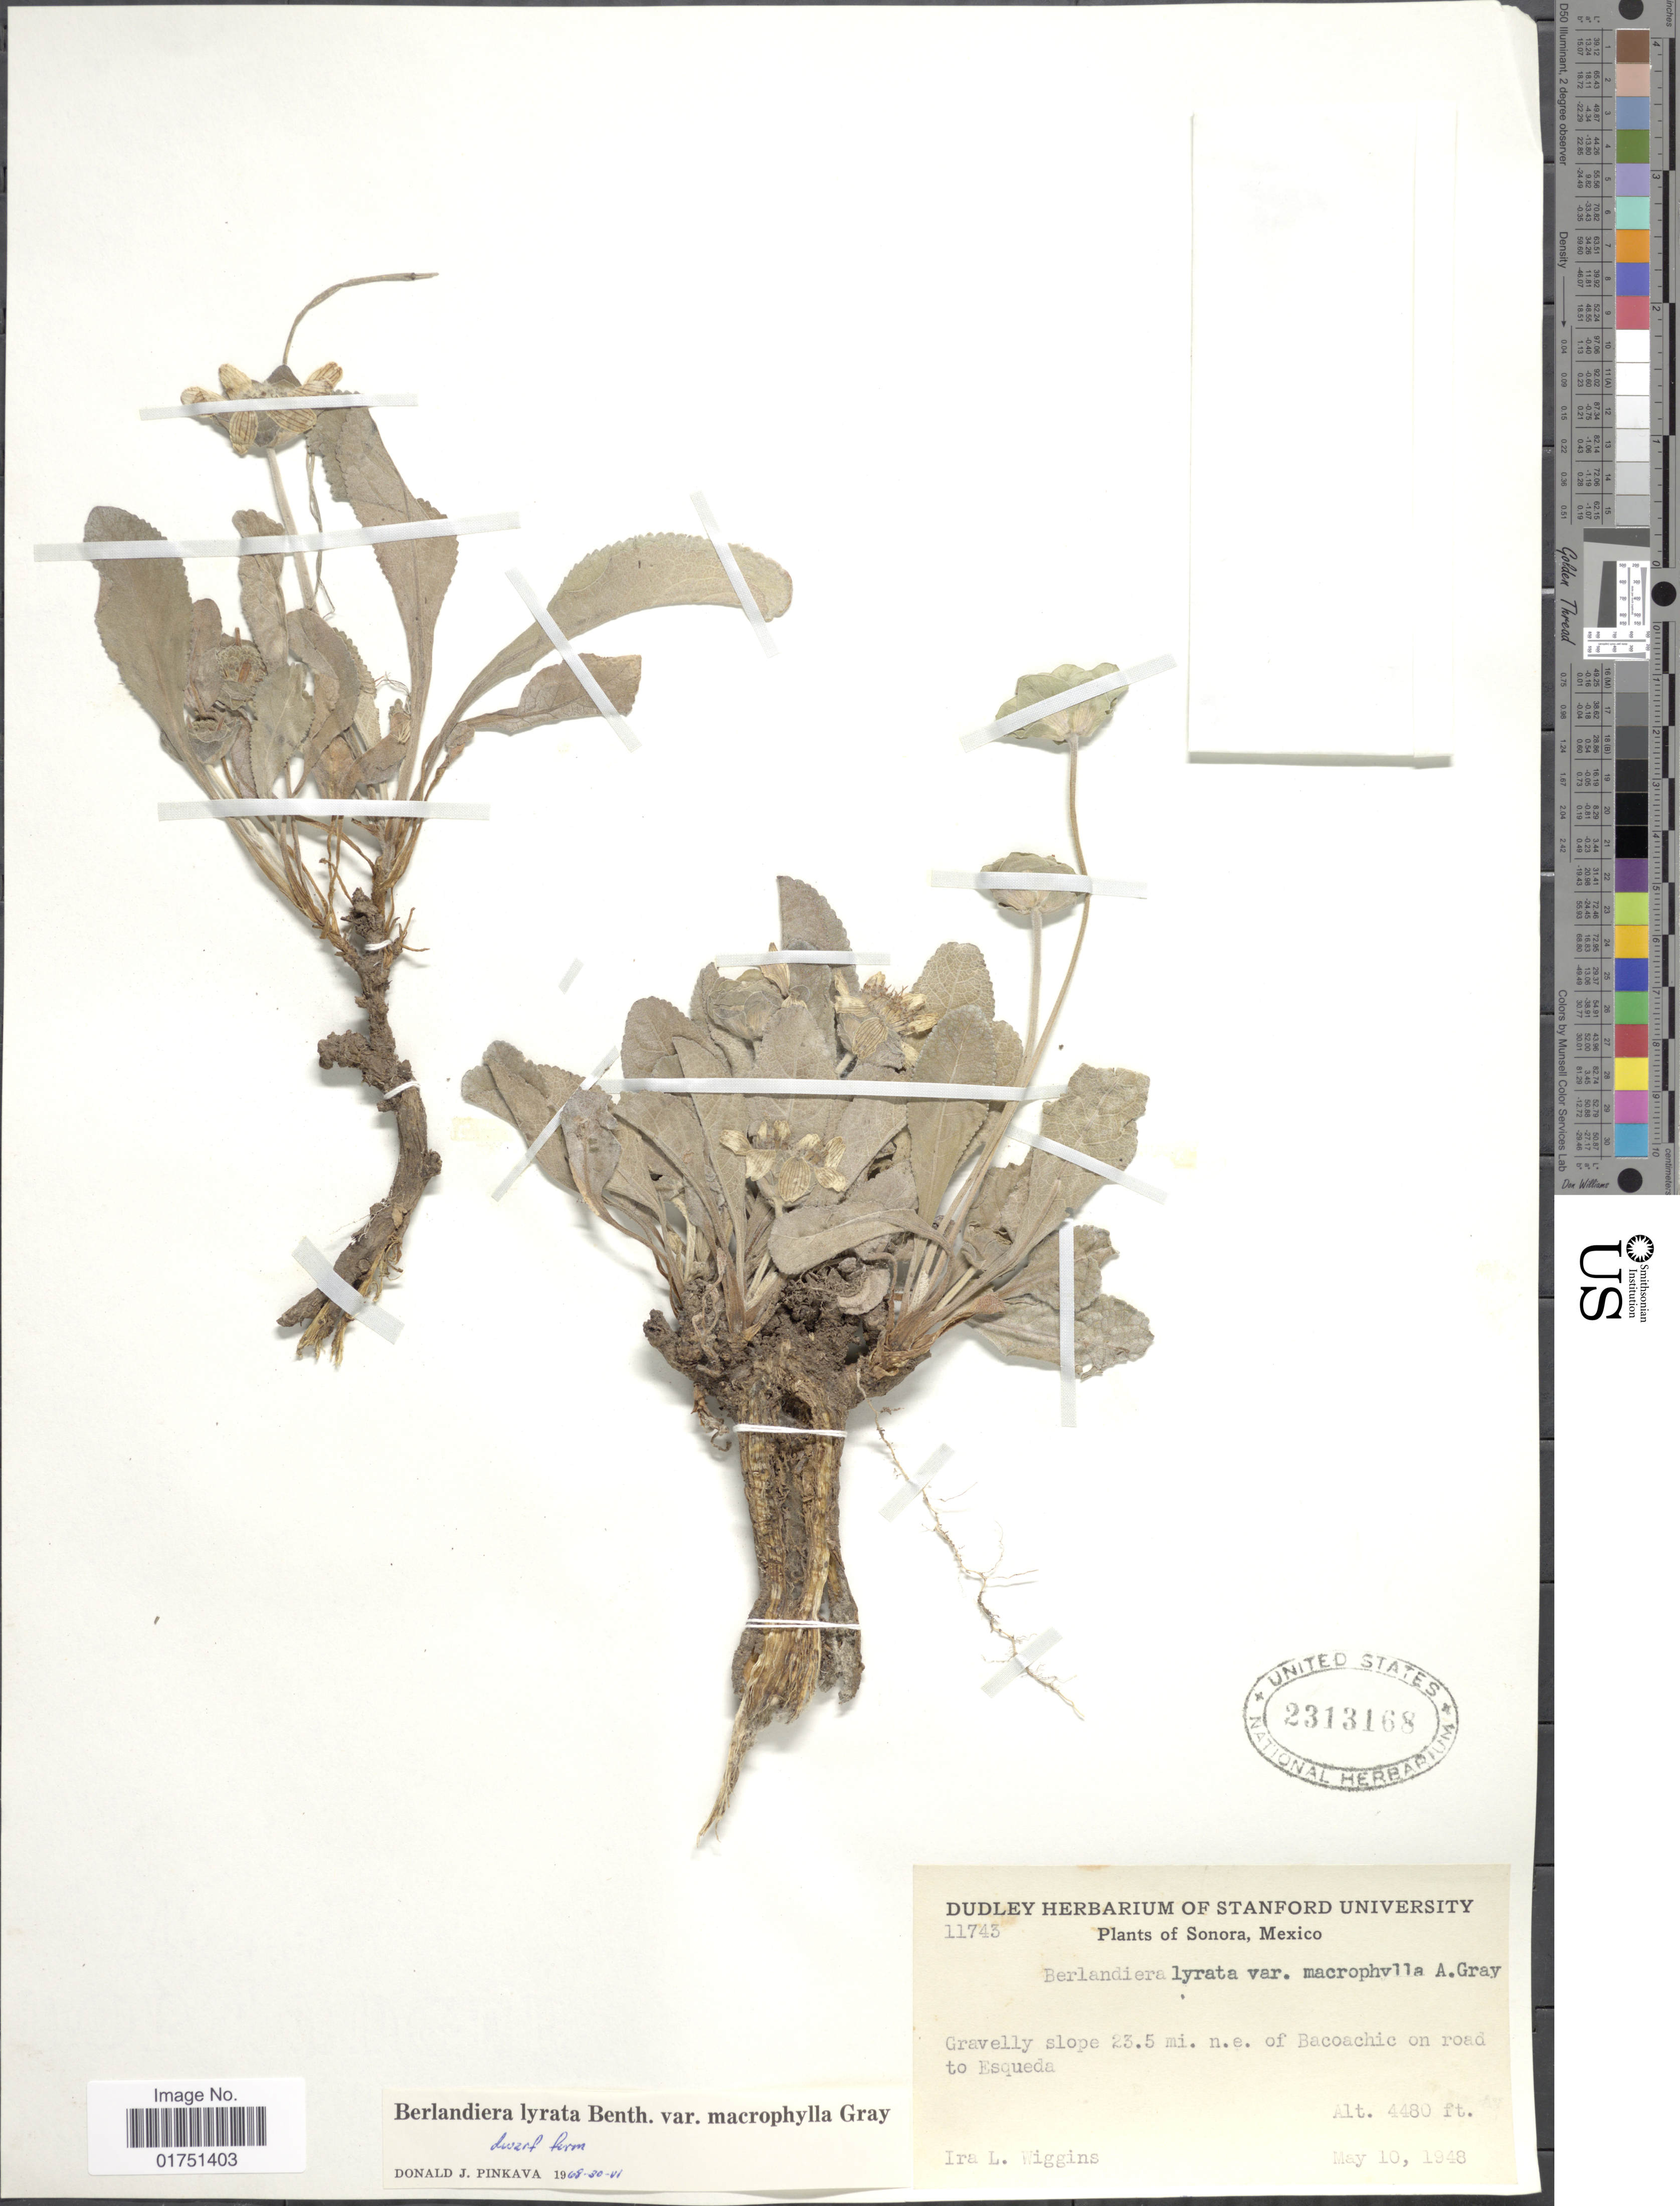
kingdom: Plantae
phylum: Tracheophyta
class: Magnoliopsida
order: Asterales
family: Asteraceae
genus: Berlandiera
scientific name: Berlandiera lyrata var. macrophylla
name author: A. Gray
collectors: I. L. Wiggins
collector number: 11743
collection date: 1948-05-10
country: Mexico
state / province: Sonora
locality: Gravelly slope 23.5 mi. n.e. of Bacoachic on road to Esqueda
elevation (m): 1366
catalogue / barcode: US 2313168